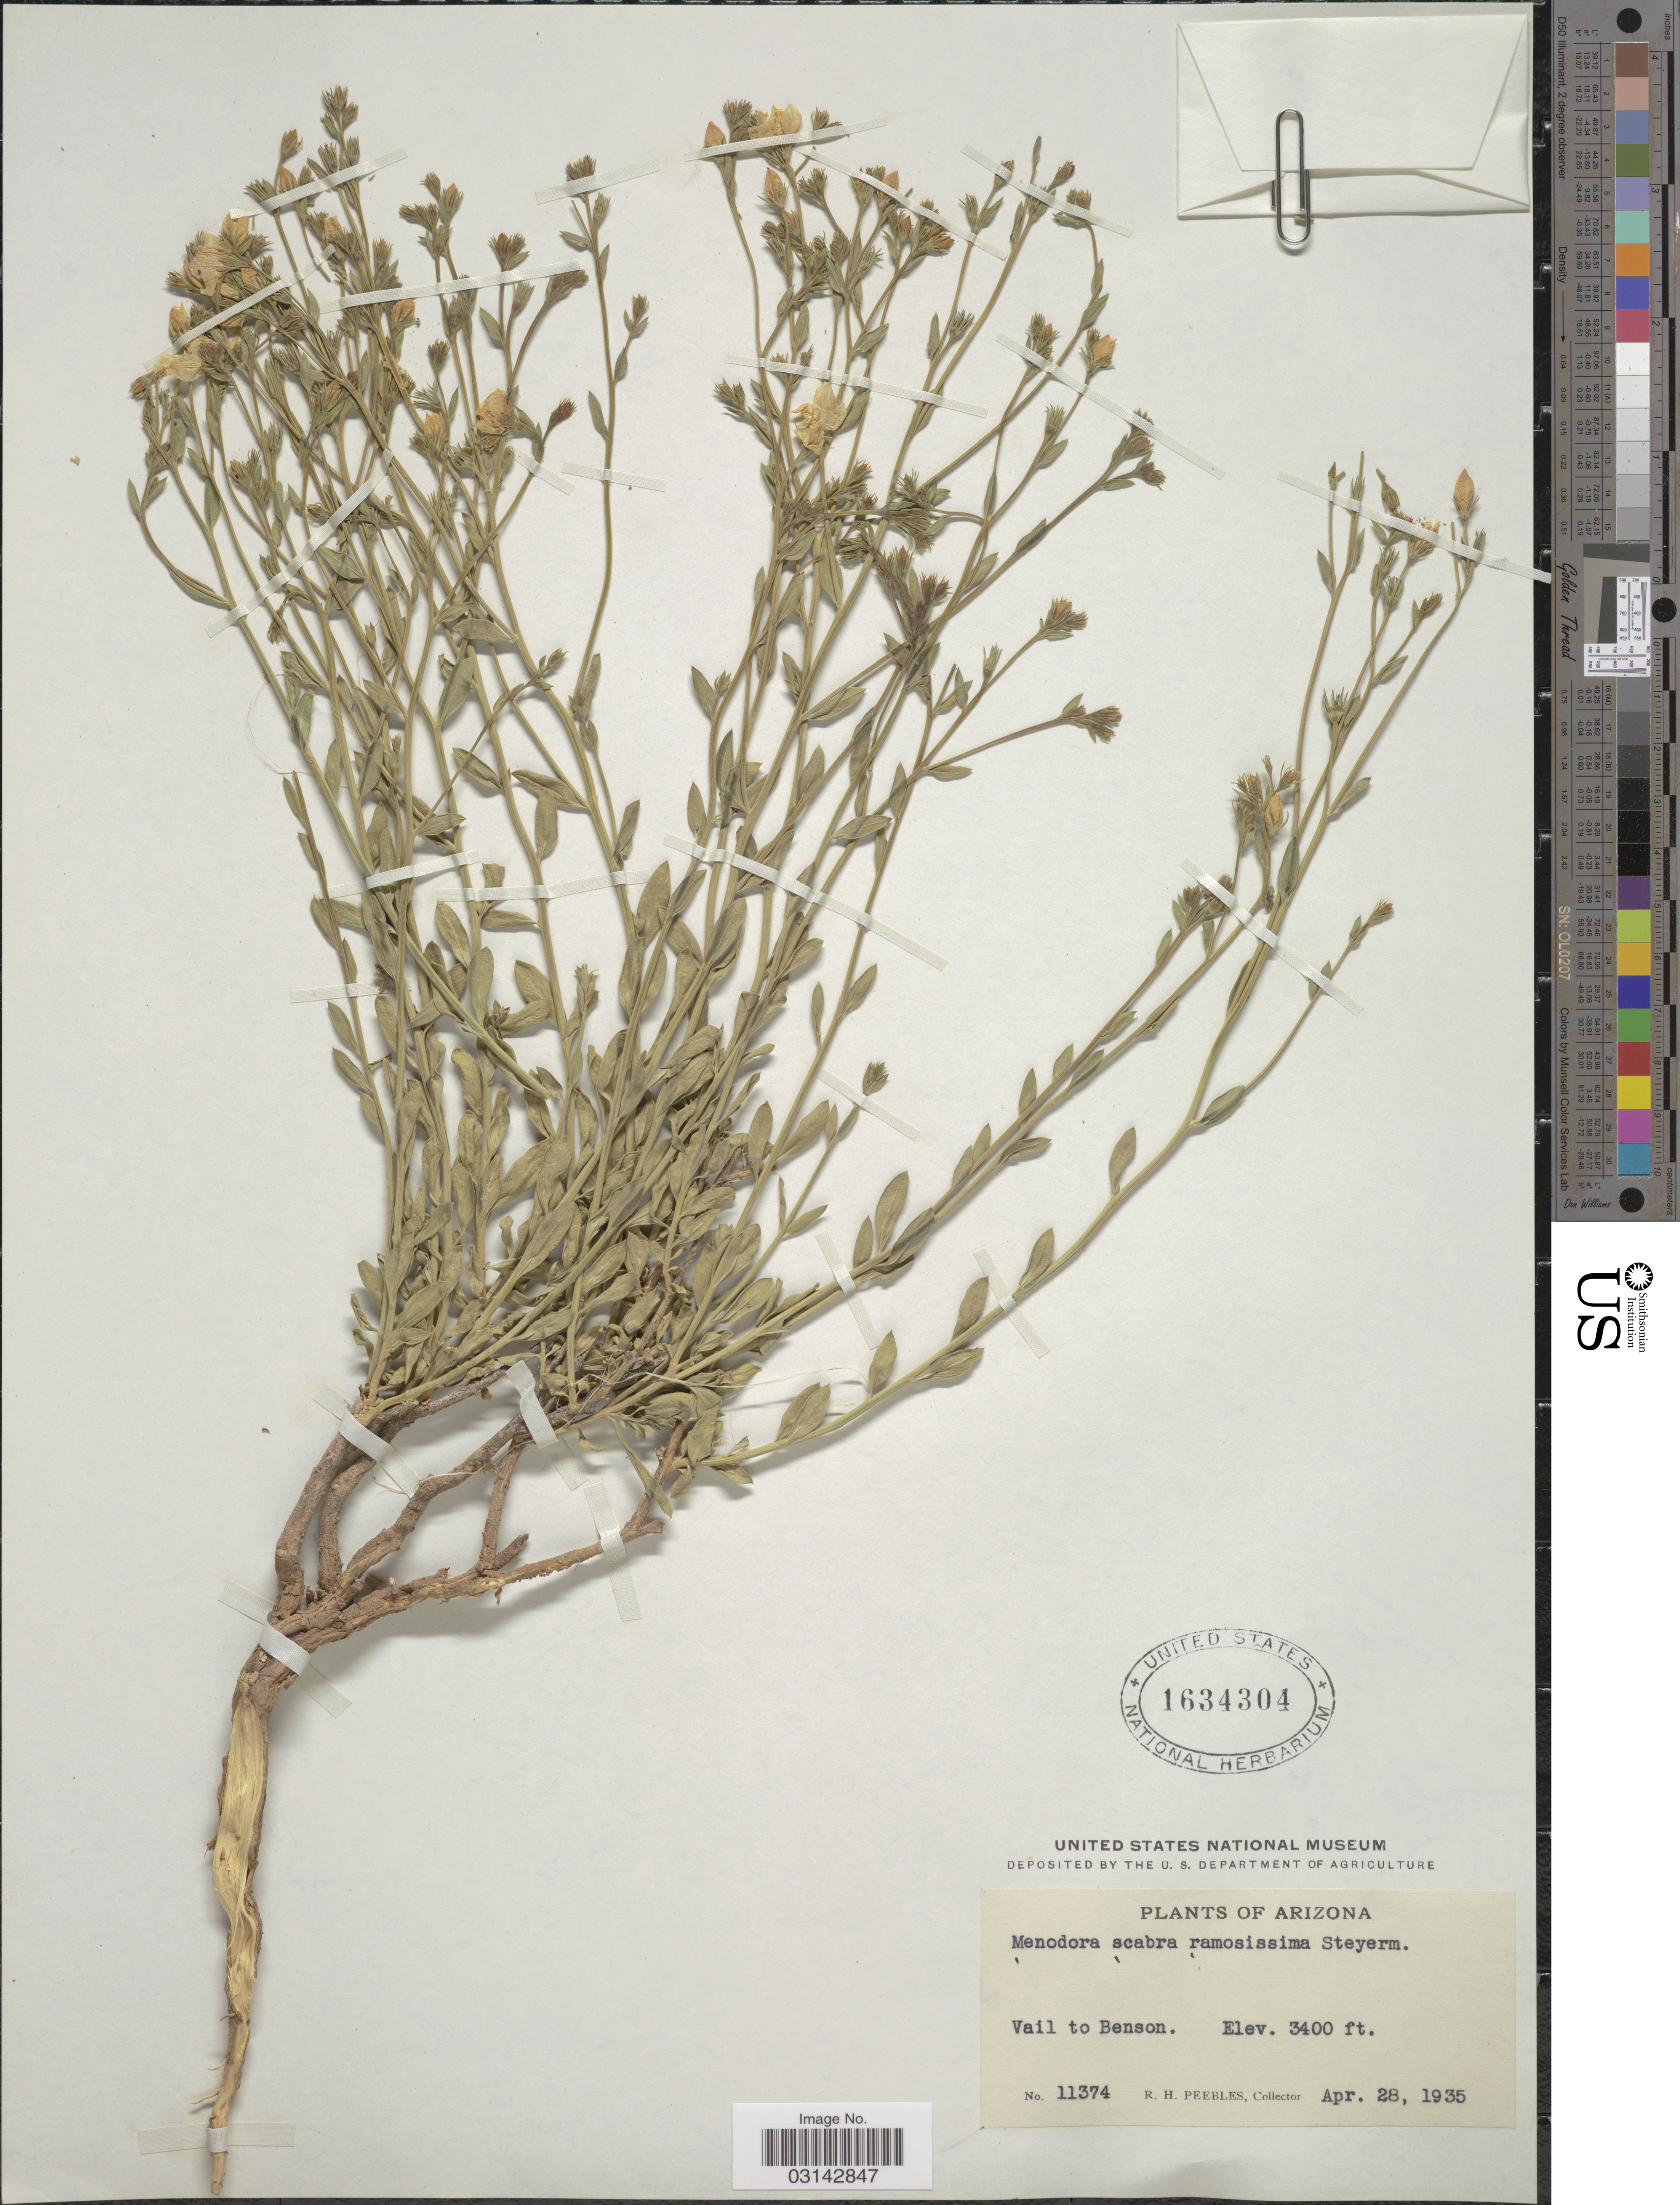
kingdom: Plantae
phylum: Tracheophyta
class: Magnoliopsida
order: Lamiales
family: Oleaceae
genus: Menodora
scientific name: Menodora scabra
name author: A. Gray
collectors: R. H. Peebles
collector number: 11374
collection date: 1935-04-28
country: United States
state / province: Arizona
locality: Vail to Benson.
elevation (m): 1036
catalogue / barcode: US 1634304